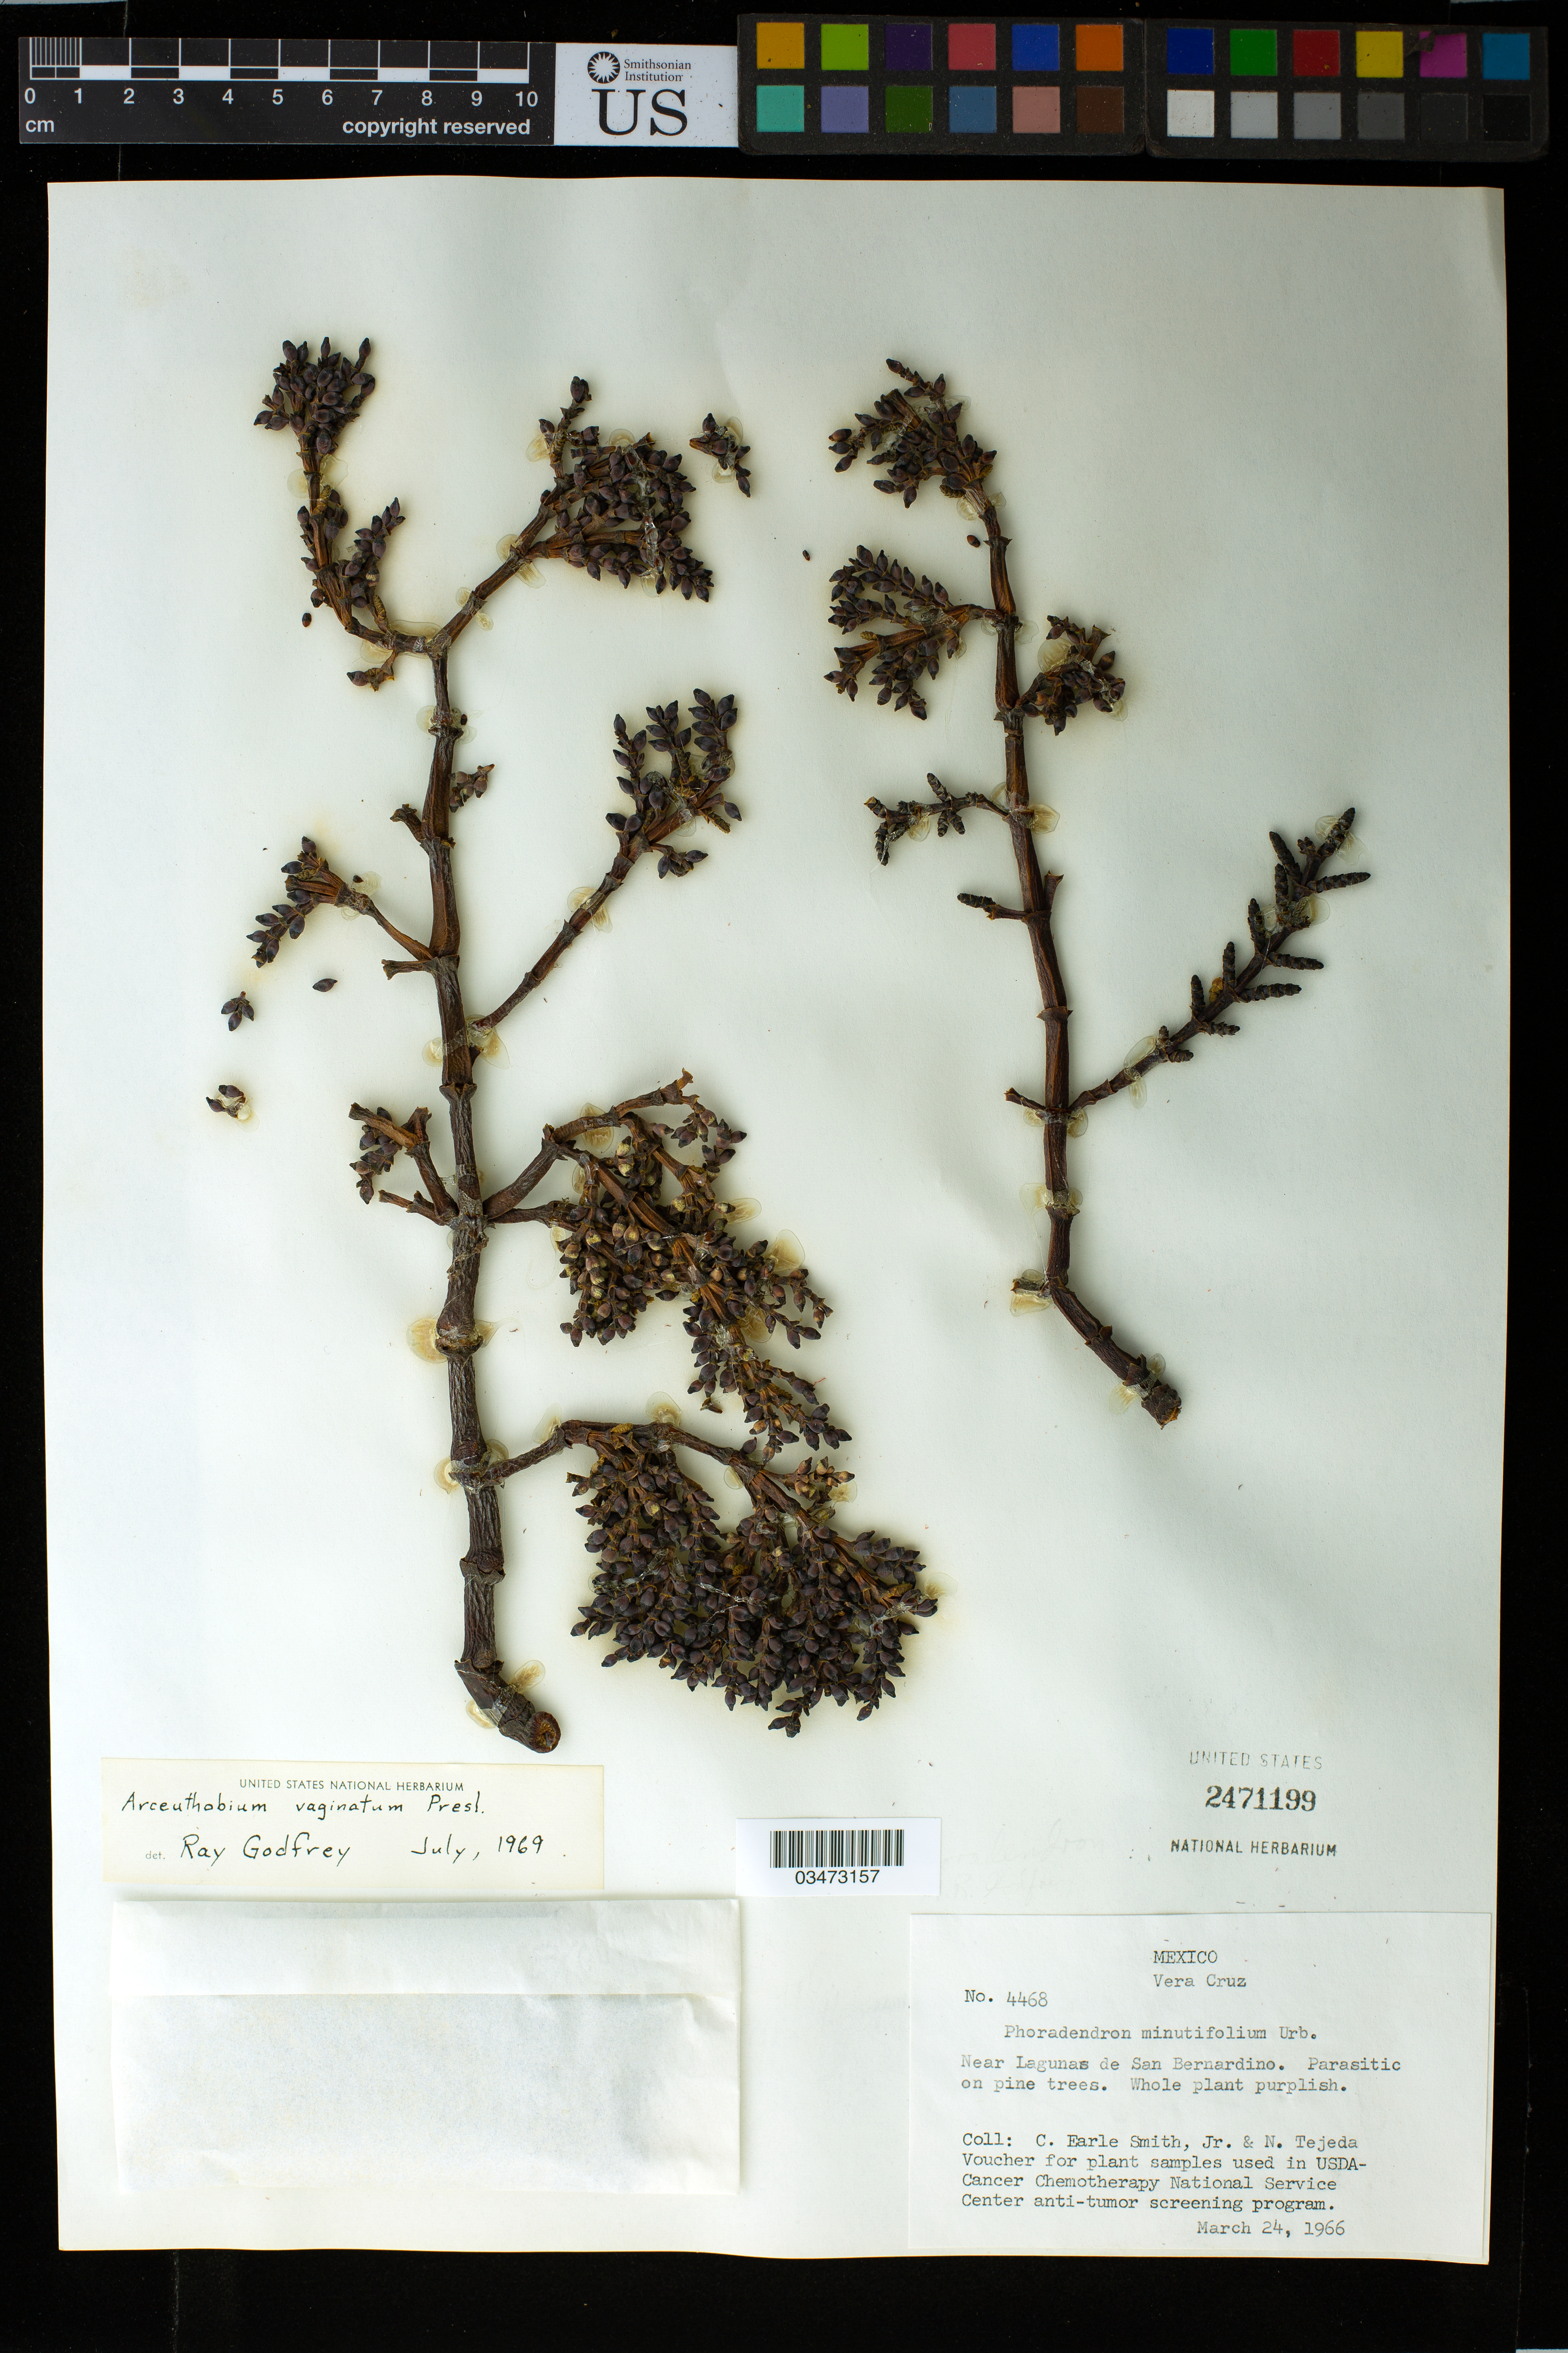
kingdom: Plantae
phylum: Tracheophyta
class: Magnoliopsida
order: Santalales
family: Viscaceae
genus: Arceuthobium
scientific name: Arceuthobium vaginatum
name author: J. Presl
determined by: Godfrey, R.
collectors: C. E. Smith Jr. & N. Tejeda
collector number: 4468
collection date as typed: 24 Mar 1966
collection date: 1966-03-24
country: Mexico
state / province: Veracruz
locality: Near Lagunas de San Bernardino.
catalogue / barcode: US 2471199